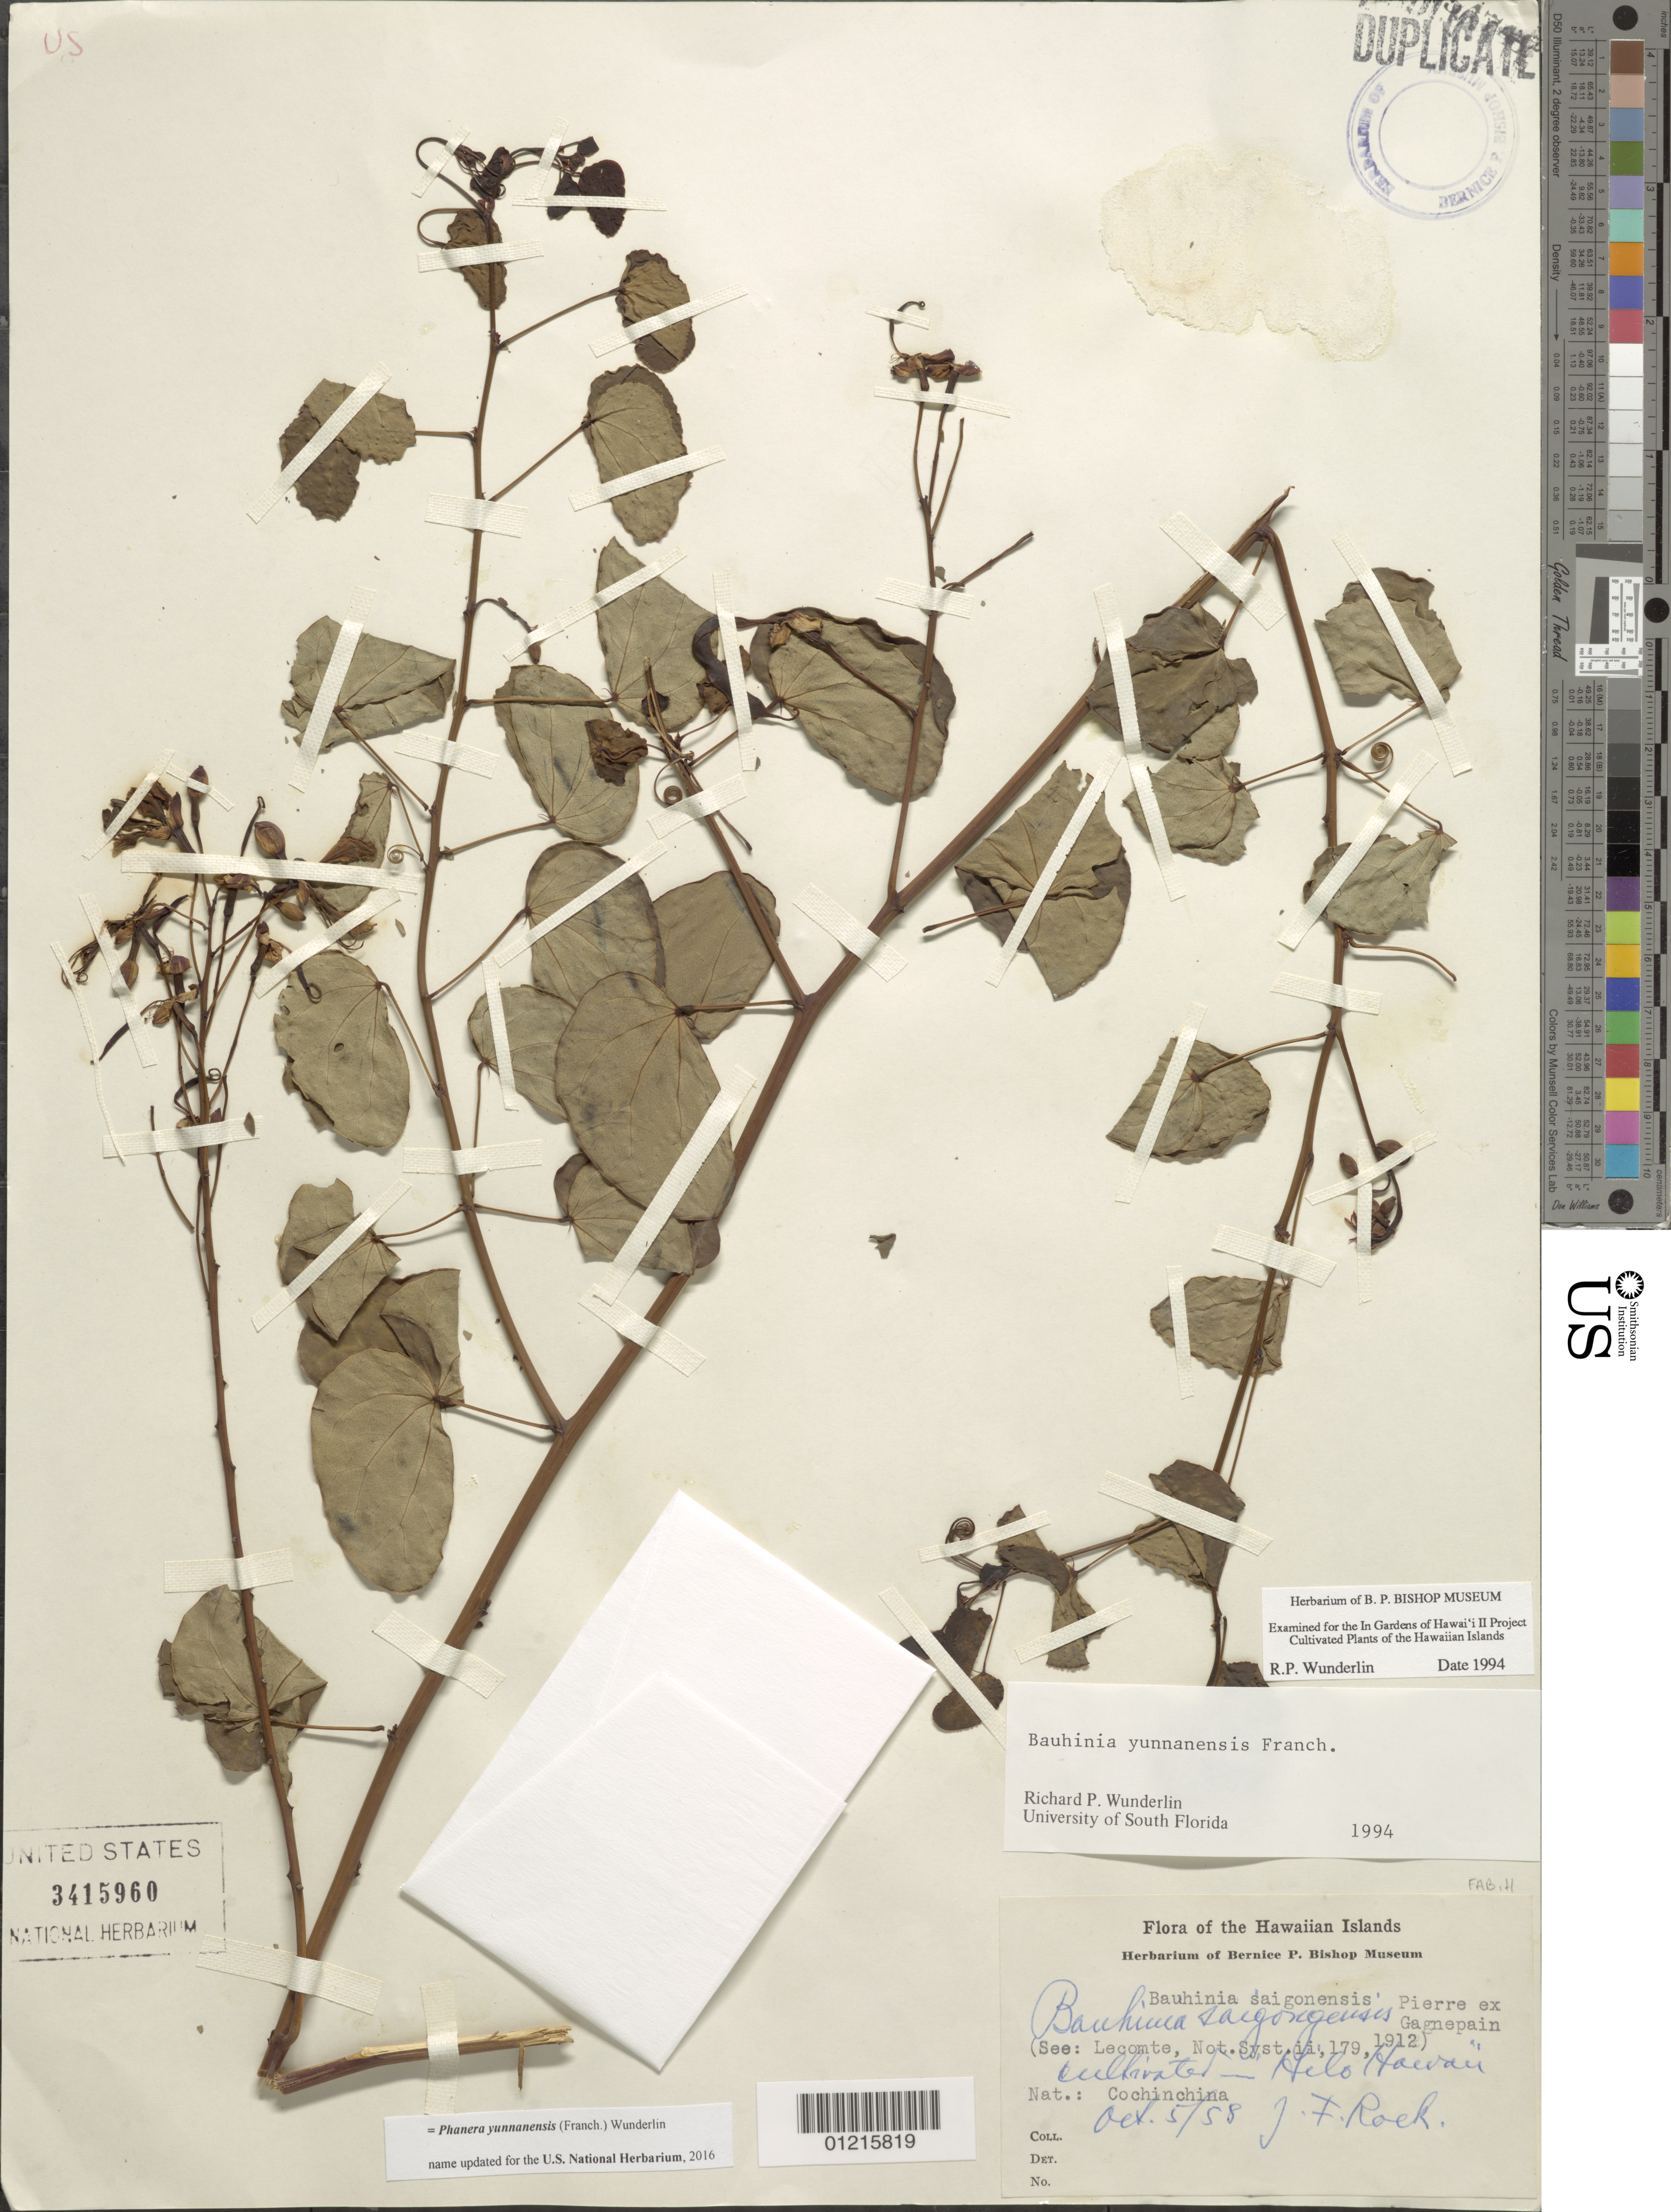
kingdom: Plantae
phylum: Tracheophyta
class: Magnoliopsida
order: Fabales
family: Fabaceae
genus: Phanera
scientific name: Phanera yunnanensis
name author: (Franch.) Wunderlin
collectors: J. F. Rock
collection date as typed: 5 Oct 1958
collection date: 1958-10-05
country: United States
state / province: Hawaii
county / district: Hawaii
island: Hawaii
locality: Hilo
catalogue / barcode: US 3415960